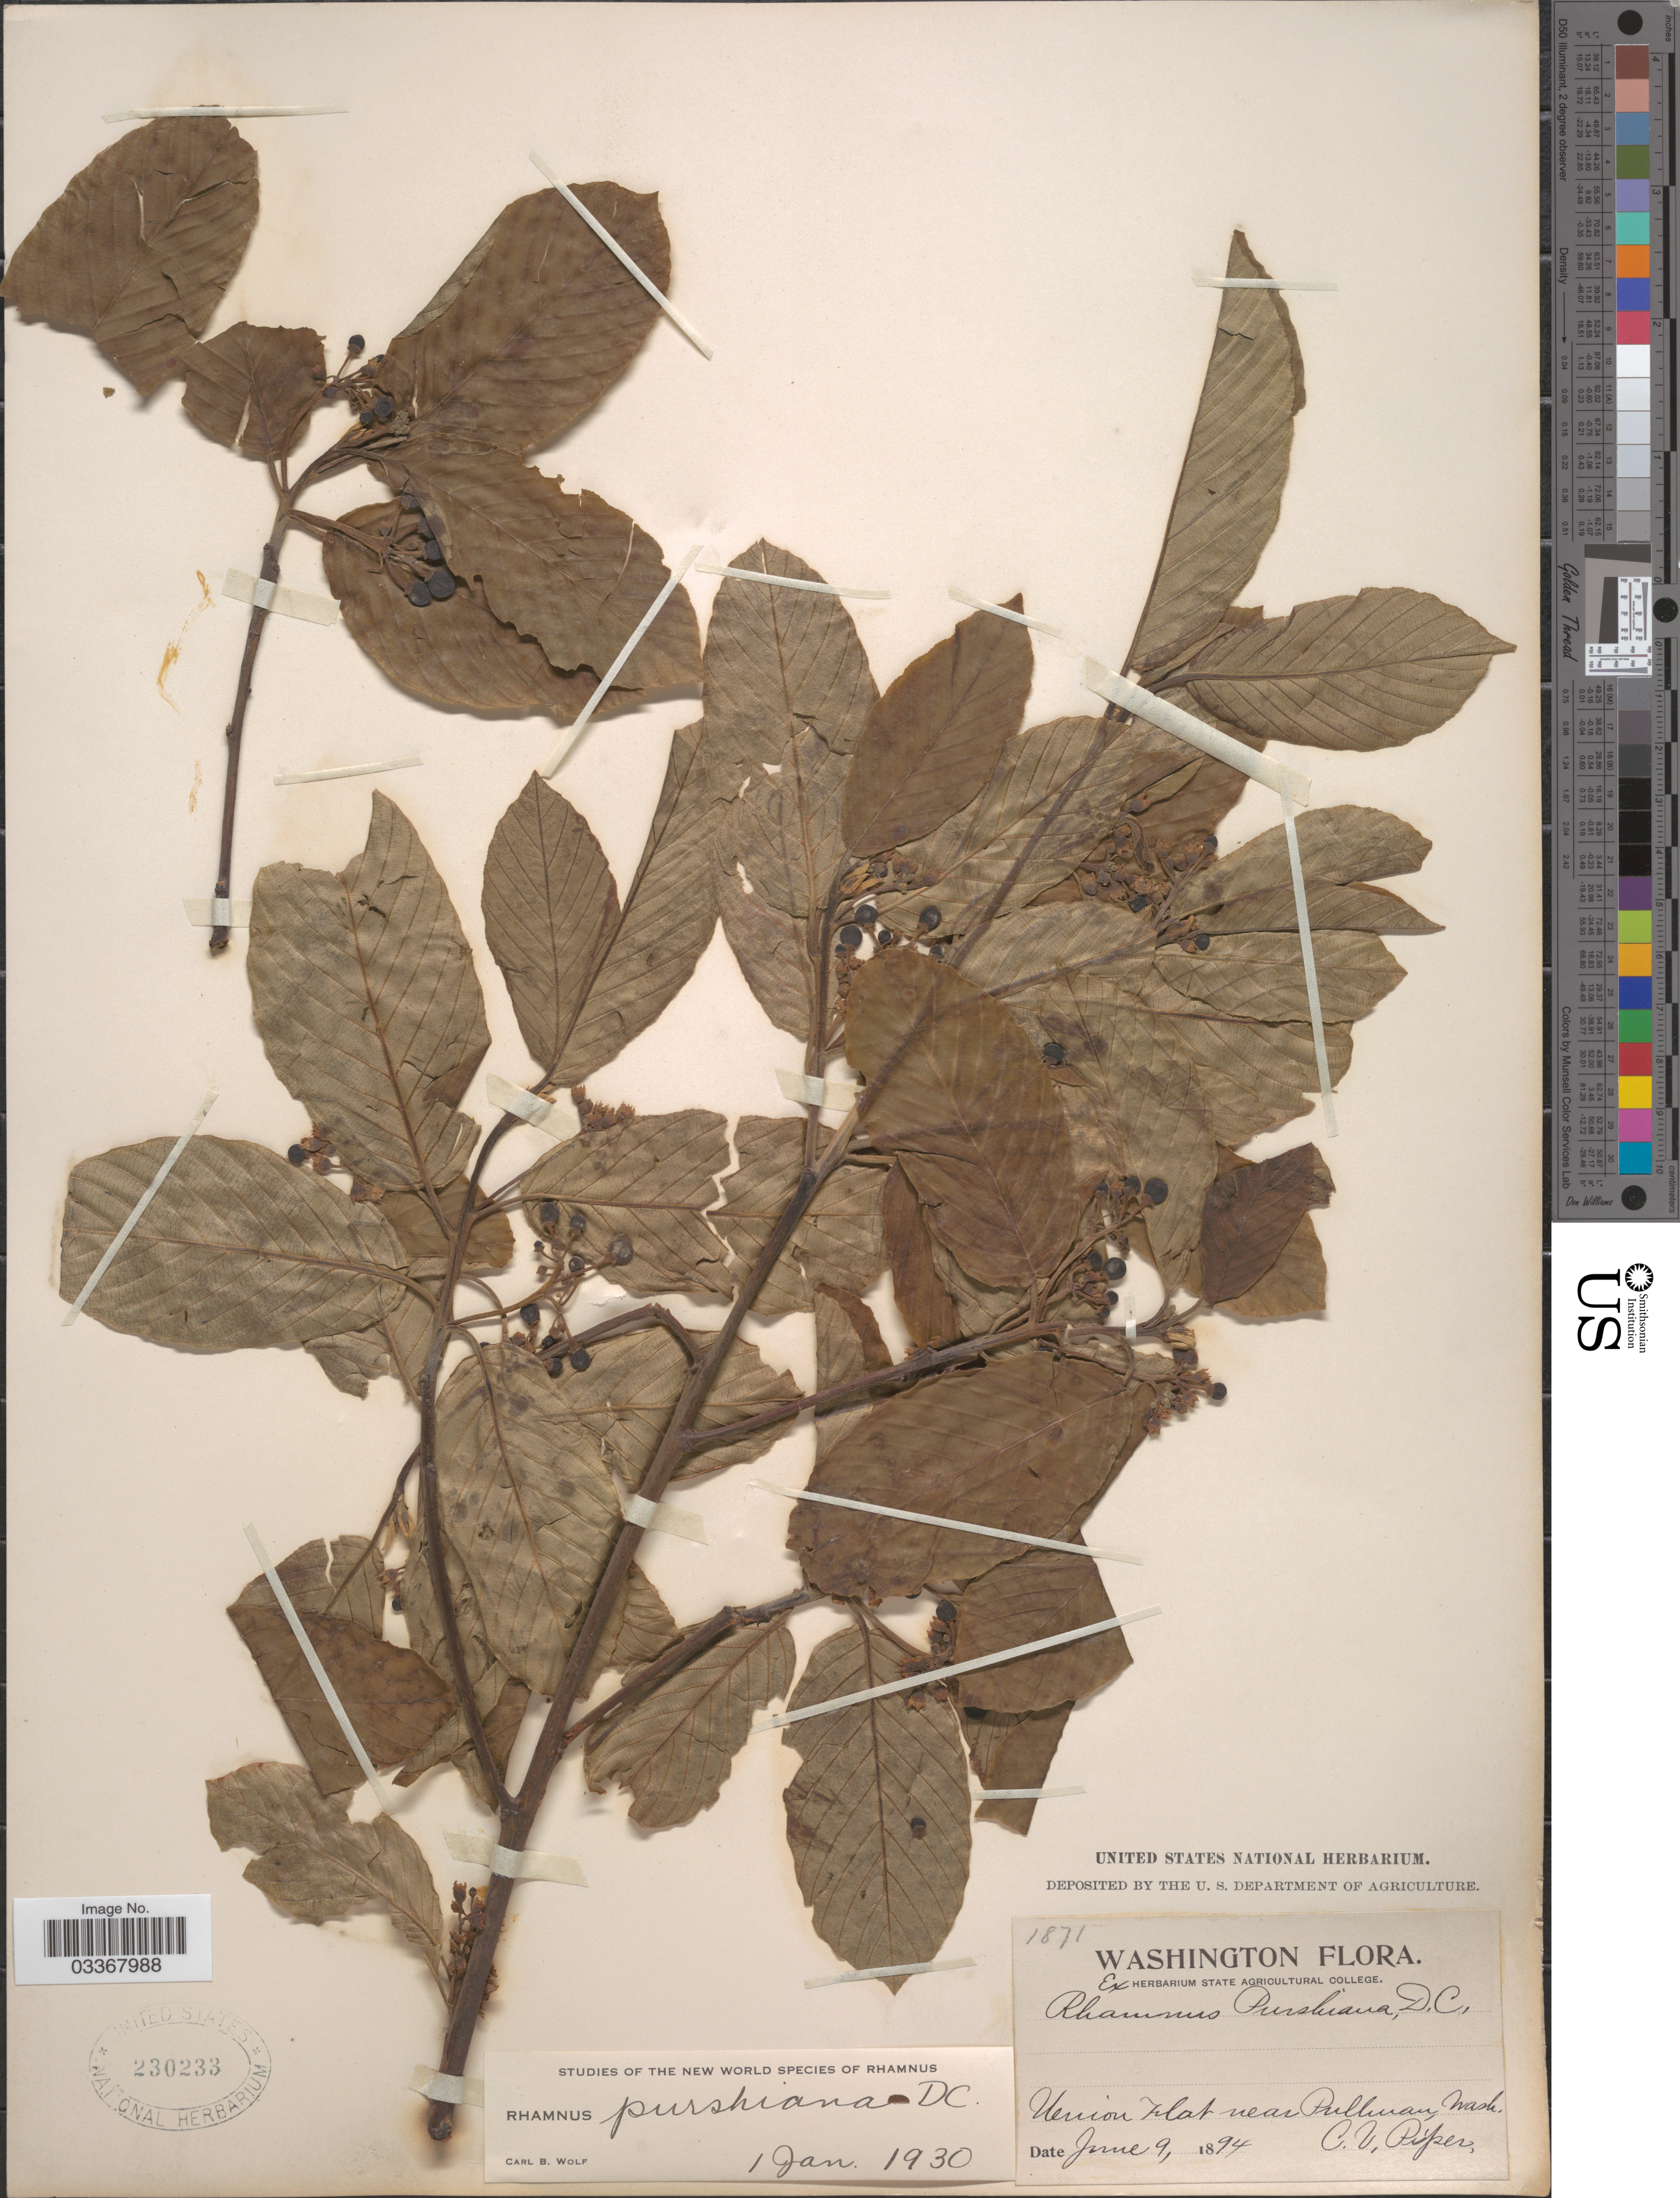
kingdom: Plantae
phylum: Tracheophyta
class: Magnoliopsida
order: Rosales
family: Rhamnaceae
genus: Frangula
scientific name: Frangula purshiana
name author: (DC.) A. Gray ex J.G. Cooper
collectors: C. V. Piper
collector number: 1871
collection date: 1894-06-09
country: United States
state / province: Washington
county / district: Whitman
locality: Union Flat near Pullman.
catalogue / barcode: US 230233